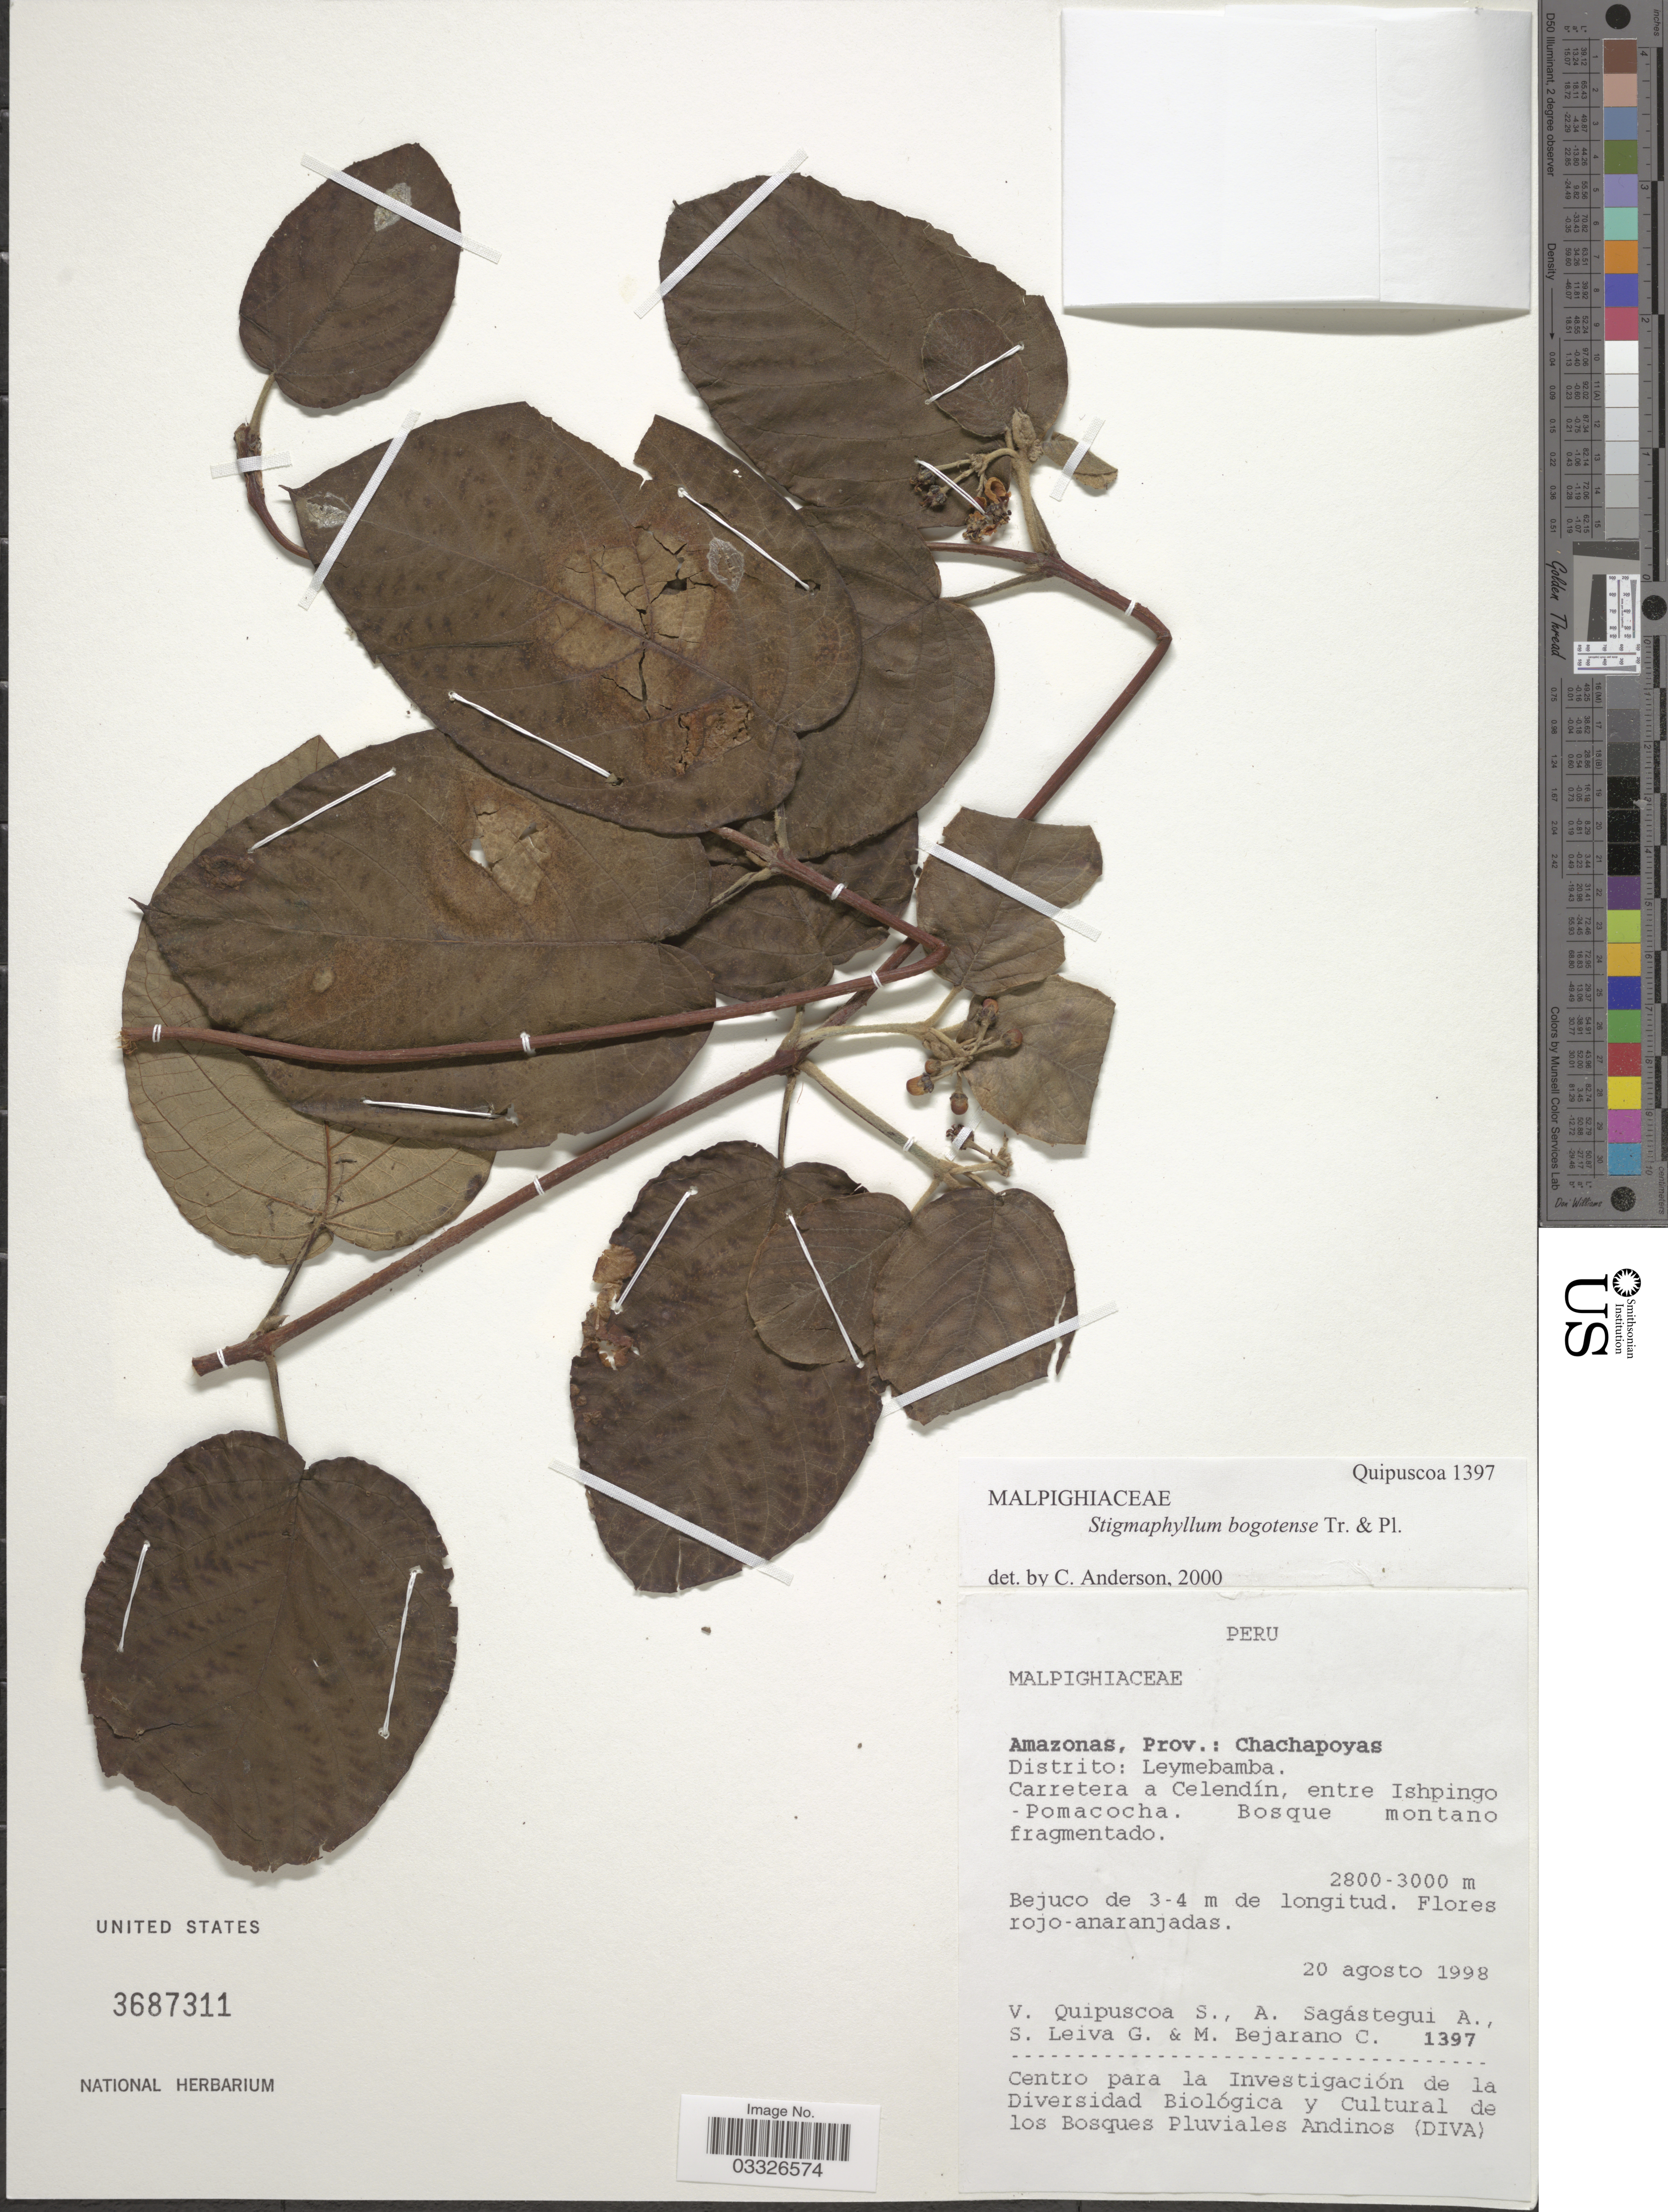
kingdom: Plantae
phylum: Tracheophyta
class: Magnoliopsida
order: Malpighiales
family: Malpighiaceae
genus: Stigmaphyllon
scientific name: Stigmaphyllon bogotense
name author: Triana & Planch.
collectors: V. Quipuscoa S., A. Sagástegui A., S. Leiva G. & M. Bejarano C.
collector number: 1397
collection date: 1998-08-20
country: Peru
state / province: Amazonas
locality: Prov.: Chachapoyas. Distrito: Leymebamba. Carretera a Celendín, entre Ishpingo Pomacocha.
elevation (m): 2800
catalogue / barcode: US 3687311